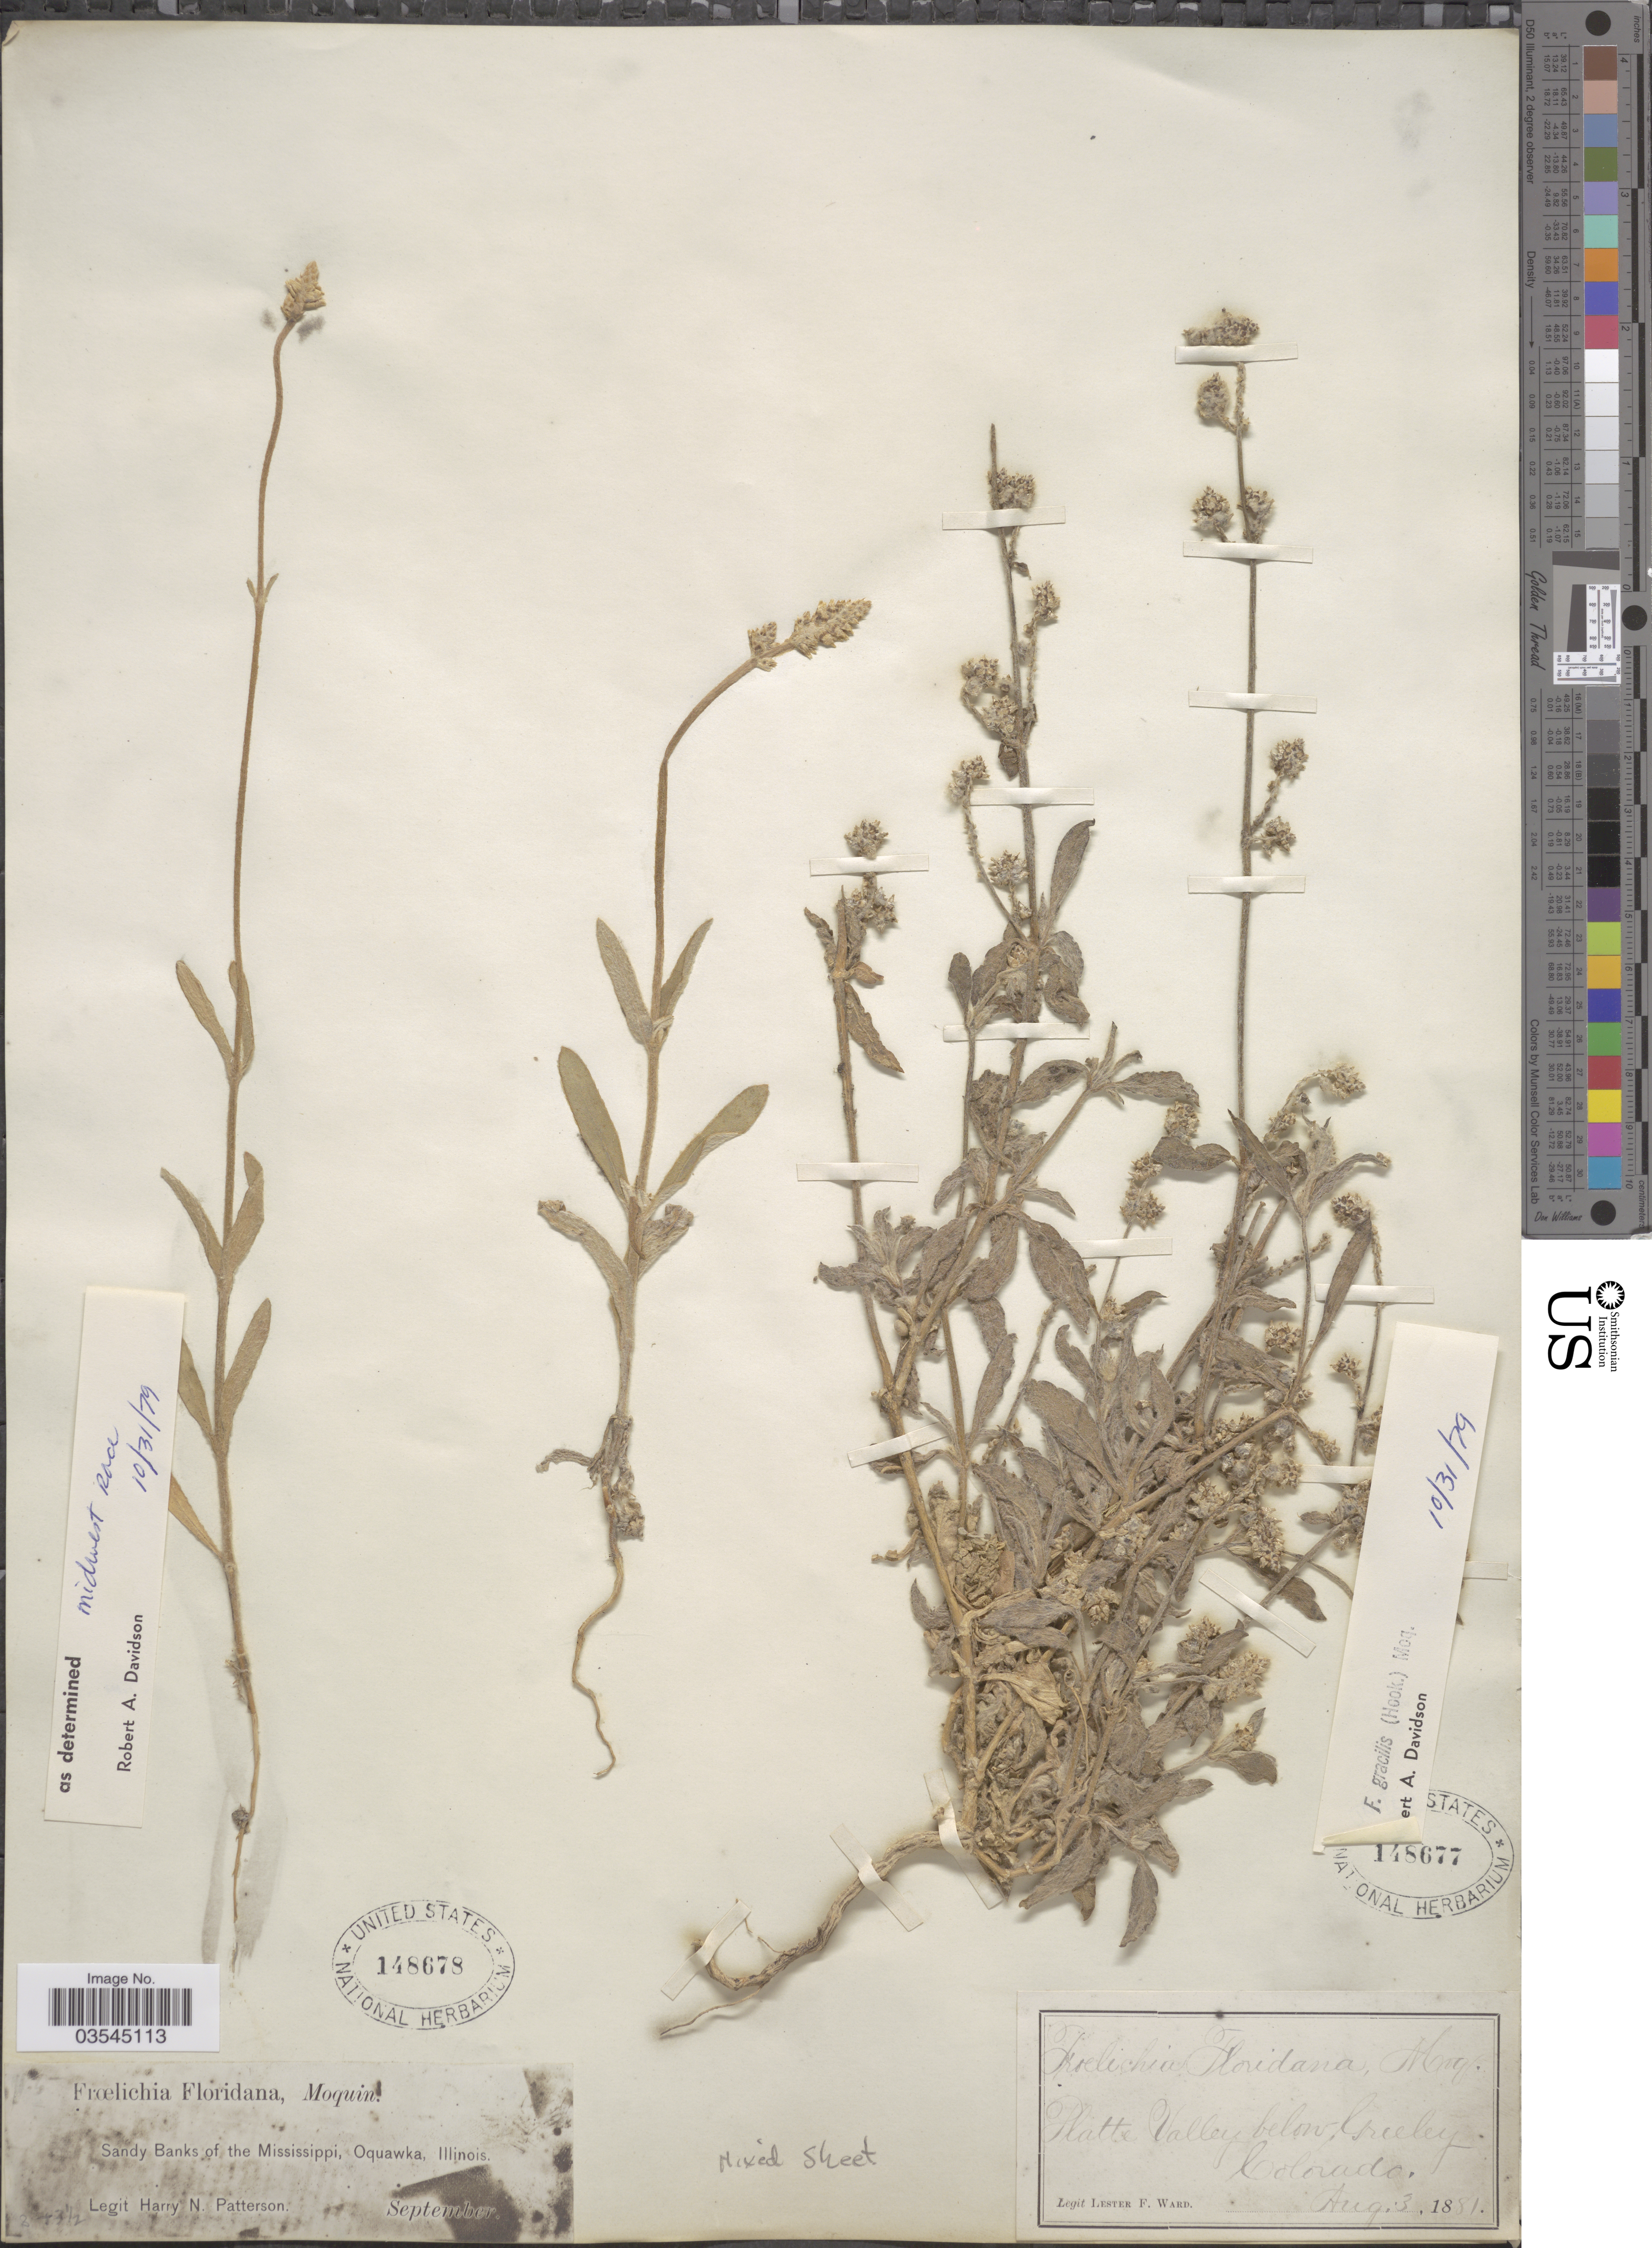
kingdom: Plantae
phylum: Tracheophyta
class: Magnoliopsida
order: Caryophyllales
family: Amaranthaceae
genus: Froelichia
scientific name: Froelichia gracilis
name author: (Hook.) Moq.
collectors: H. N. Patterson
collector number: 243½*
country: United States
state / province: Illinois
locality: Sandy Banks of the Mississippi, Oquawka.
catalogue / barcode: US 148678